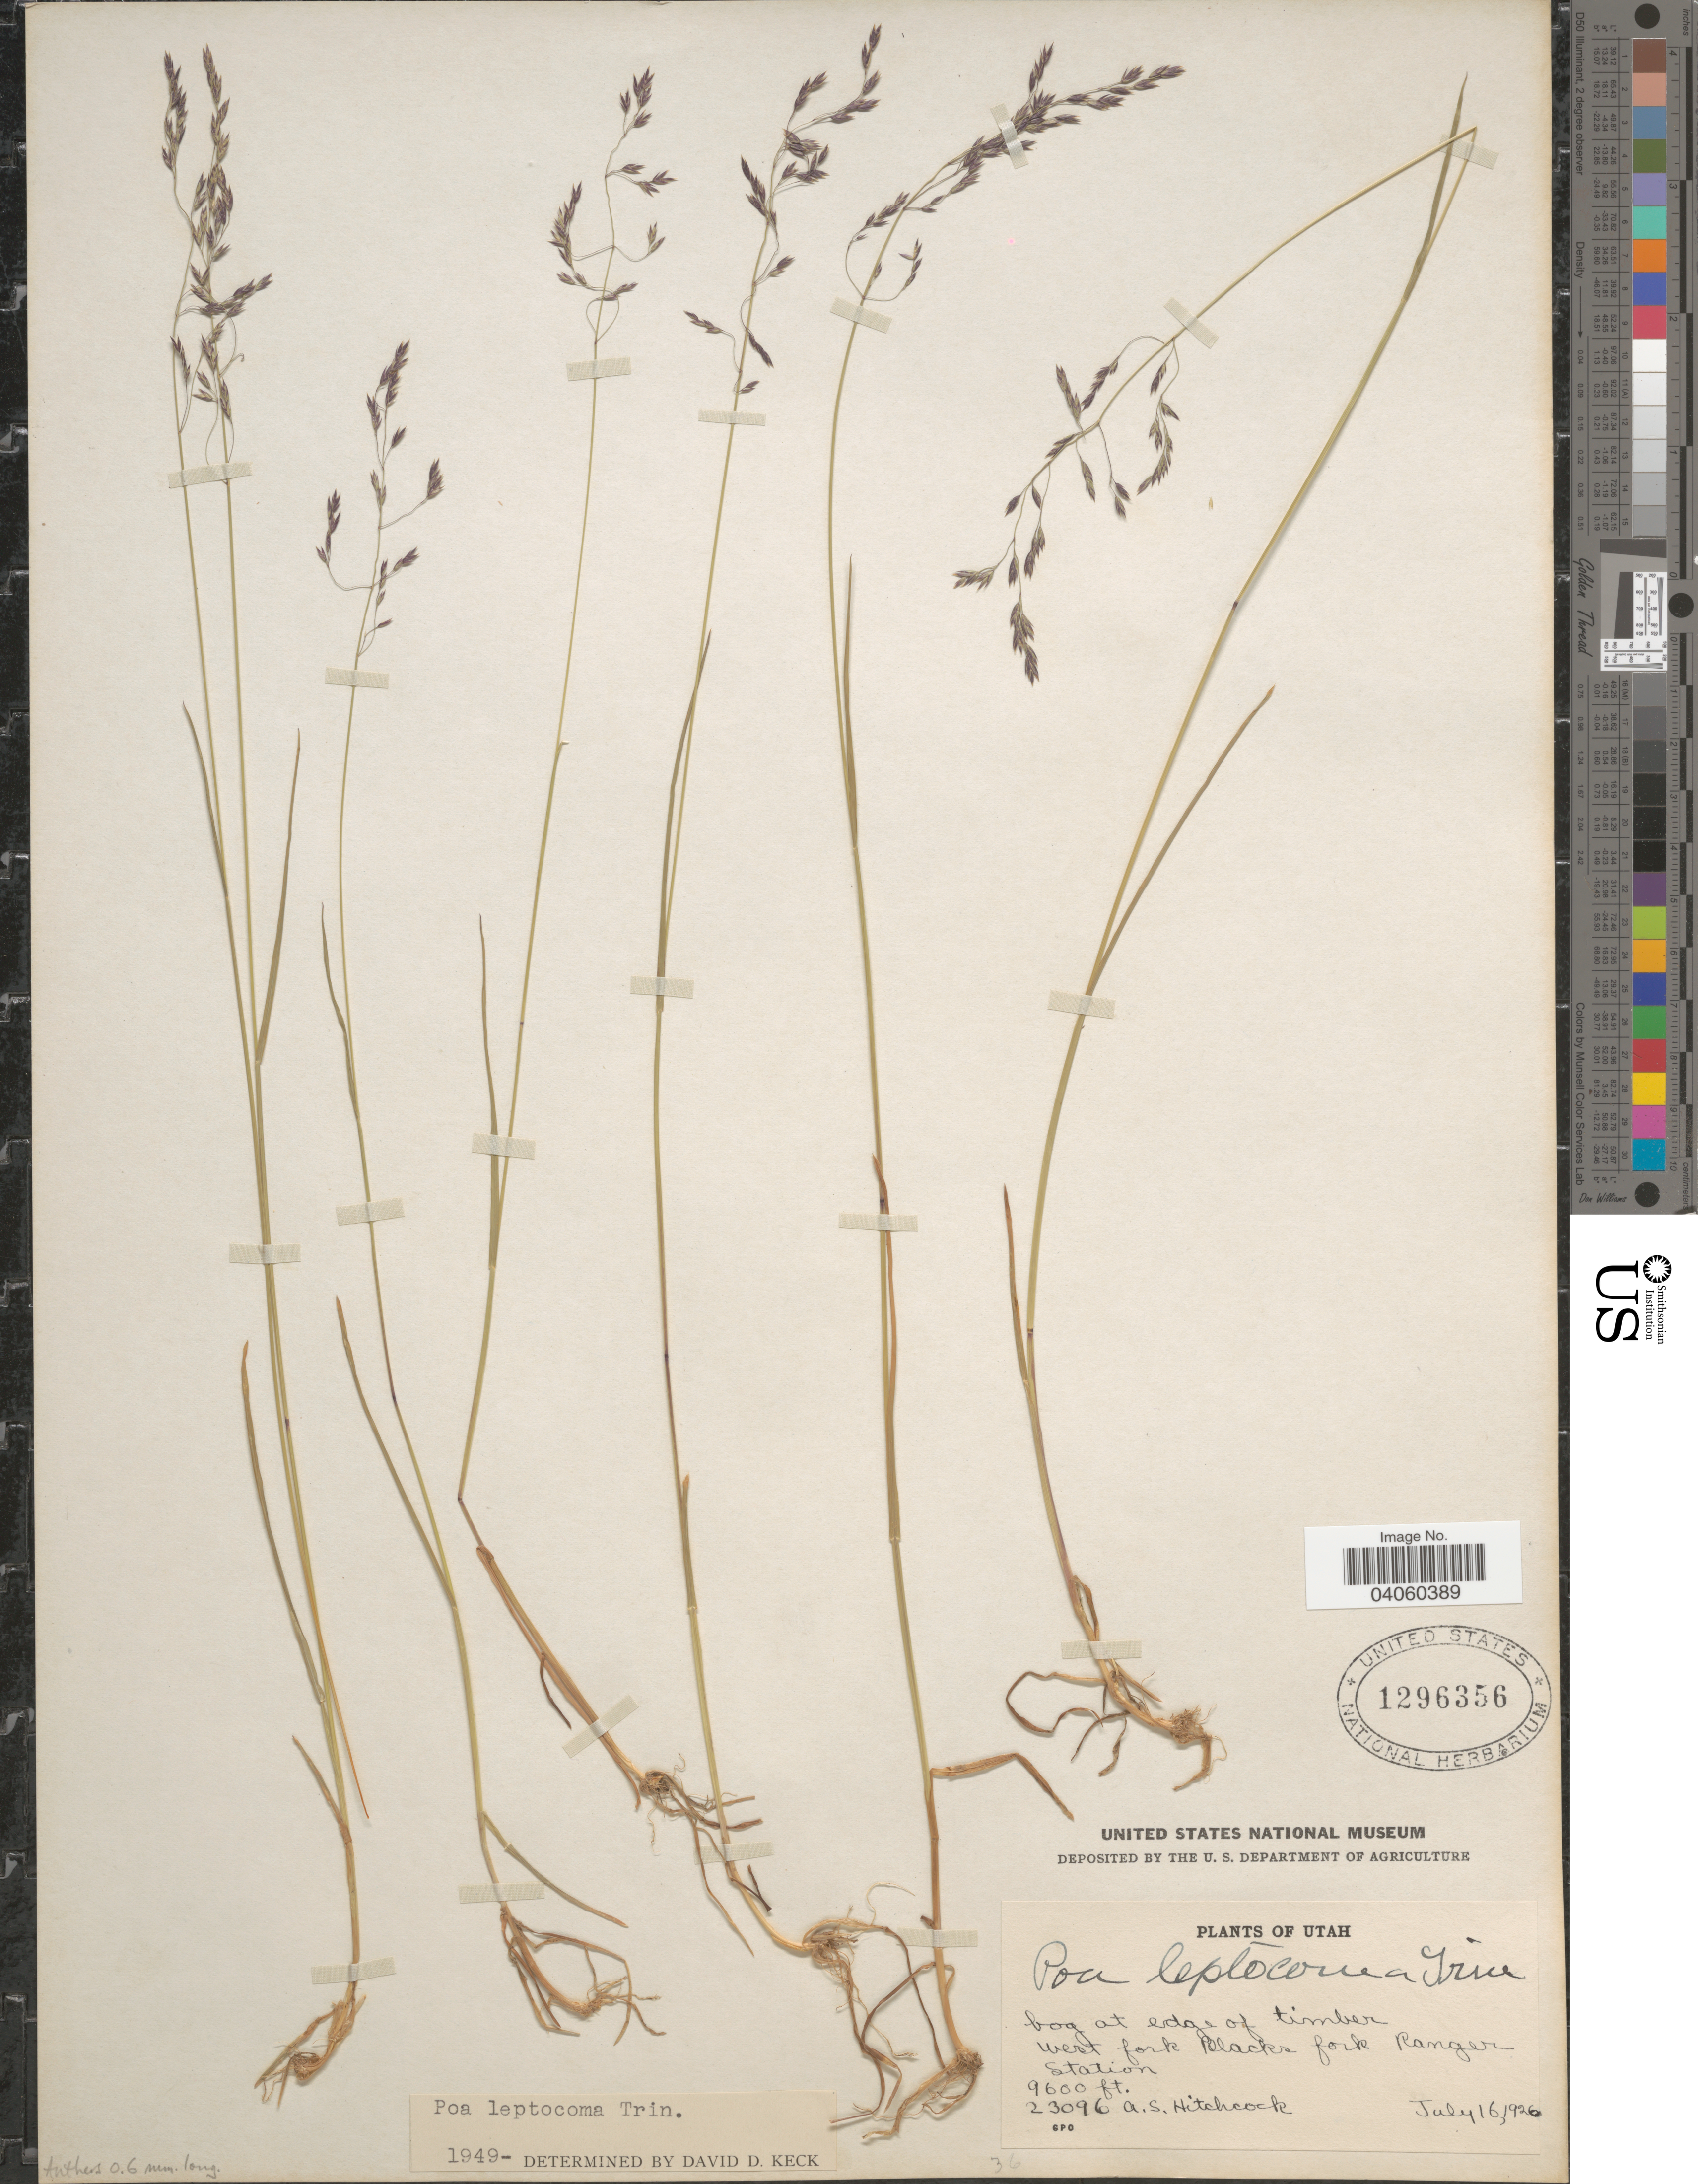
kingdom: Plantae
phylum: Tracheophyta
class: Liliopsida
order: Poales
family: Poaceae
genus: Poa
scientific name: Poa leptocoma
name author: Trin.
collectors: A. S. Hitchcock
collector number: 23096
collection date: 1926-07-16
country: United States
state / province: Utah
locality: West fork Blacks fork Ranger Station.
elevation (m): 2926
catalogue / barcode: US 1296356